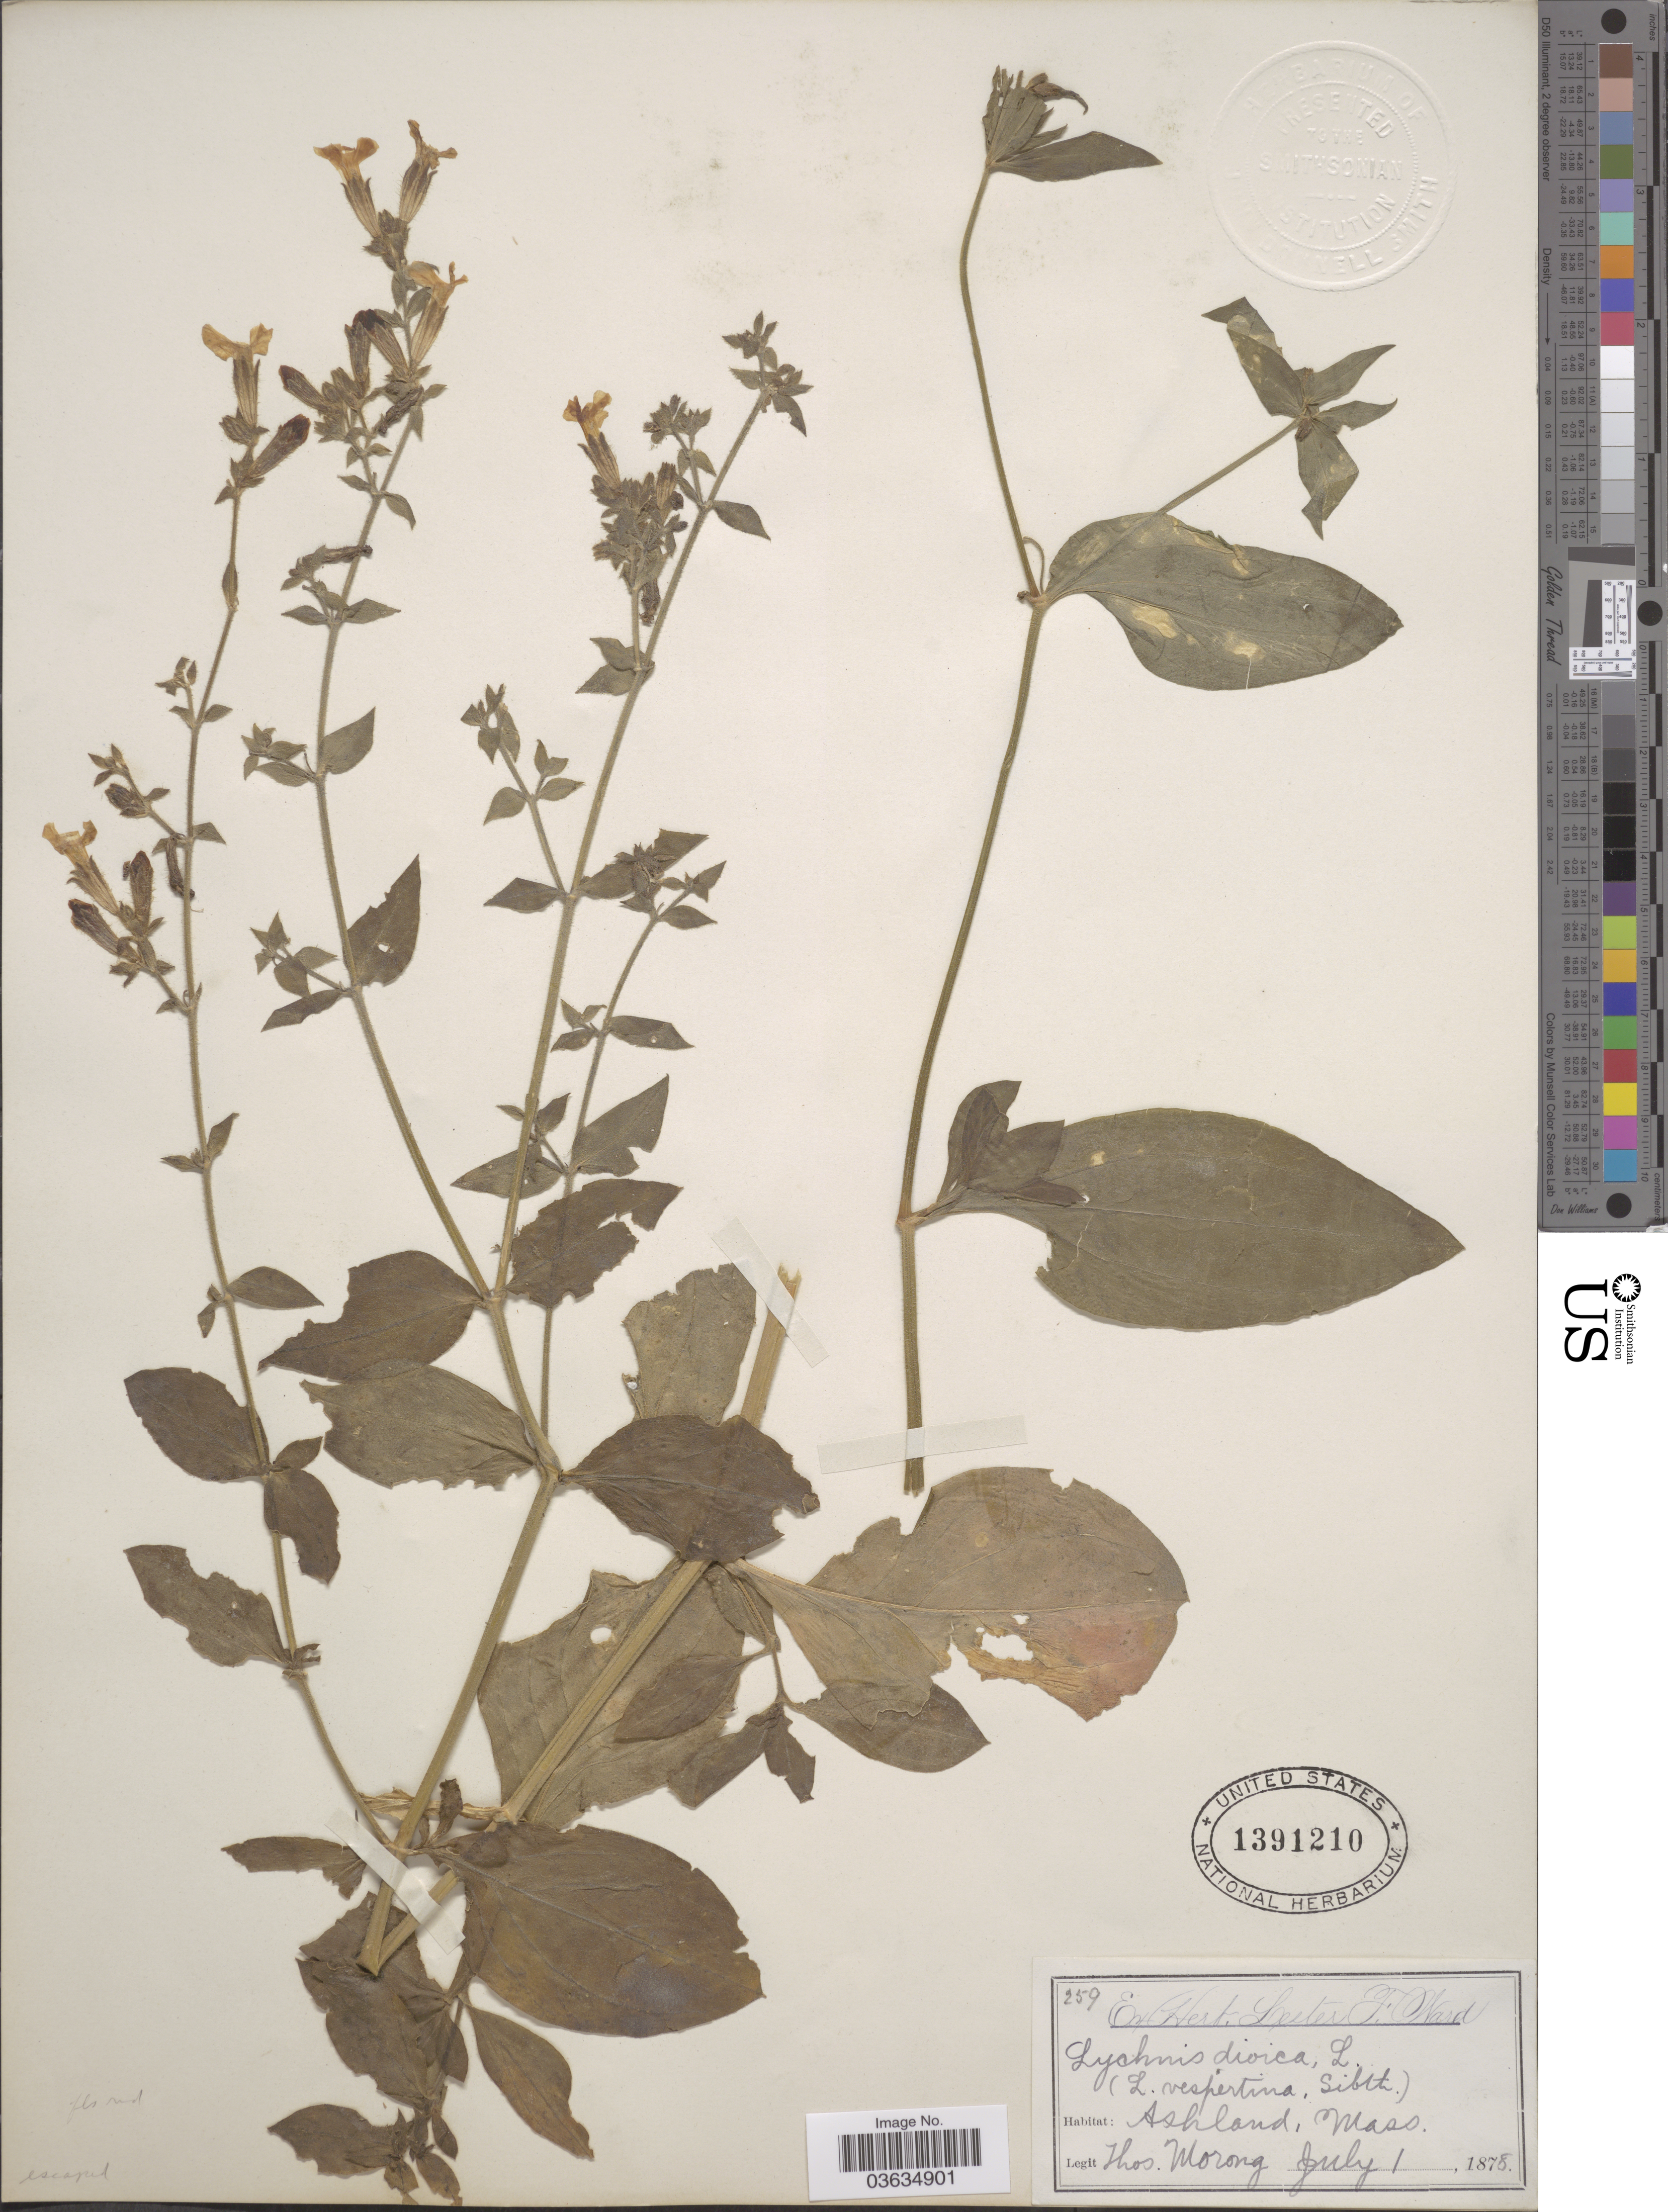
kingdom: Plantae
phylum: Tracheophyta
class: Magnoliopsida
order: Caryophyllales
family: Caryophyllaceae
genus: Silene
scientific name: Silene dioica subsp. dioica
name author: (L.) Clairv.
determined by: Strong, Mark T., (BOT), Smithsonian Institution - National Museum of Natural History (UNITED STATES)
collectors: ex herb. T. Morong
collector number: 259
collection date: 1878-07-01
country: United States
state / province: Massachusetts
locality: Ashland.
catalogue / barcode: US 1391210